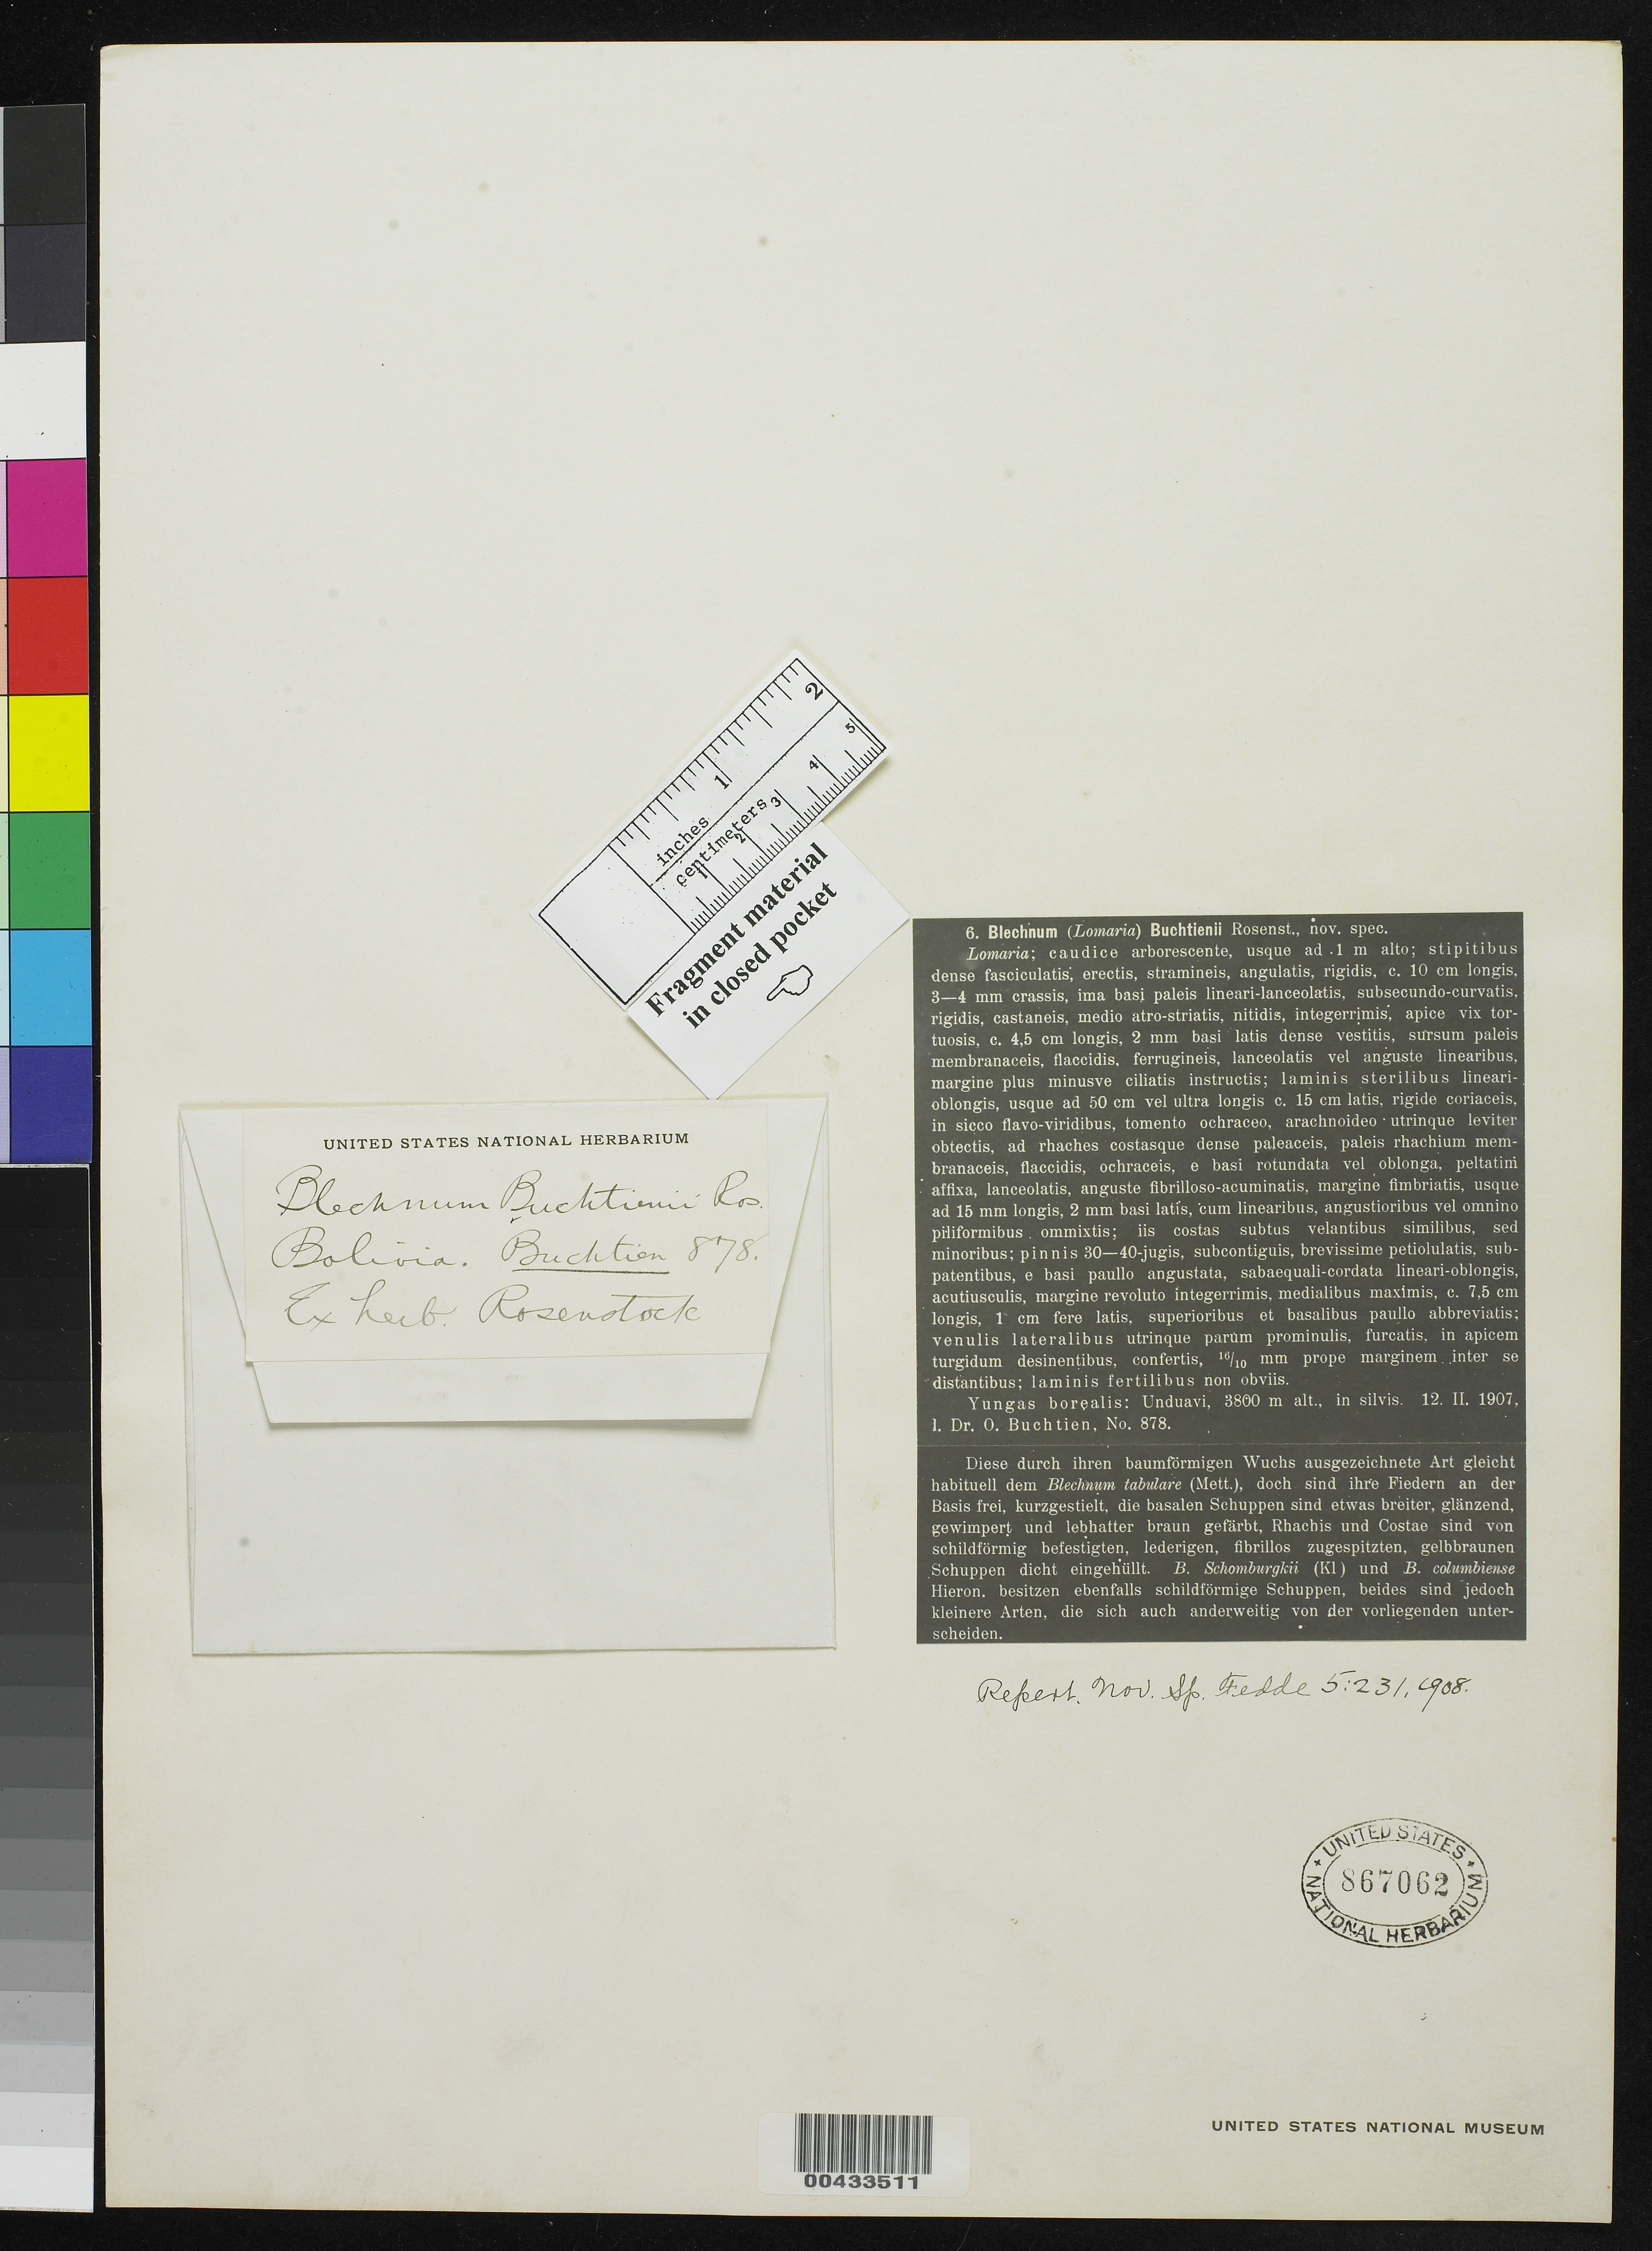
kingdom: Plantae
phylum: Tracheophyta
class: Polypodiopsida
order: Polypodiales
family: Blechnaceae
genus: Blechnum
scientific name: Blechnum buchtienii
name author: Rosenst.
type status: Isotype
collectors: O. Buchtien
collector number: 878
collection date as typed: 12 Feb 1907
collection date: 1907-02-12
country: Bolivia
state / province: La Paz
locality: Yungas, Unduavi.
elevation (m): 3800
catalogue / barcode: US 867062